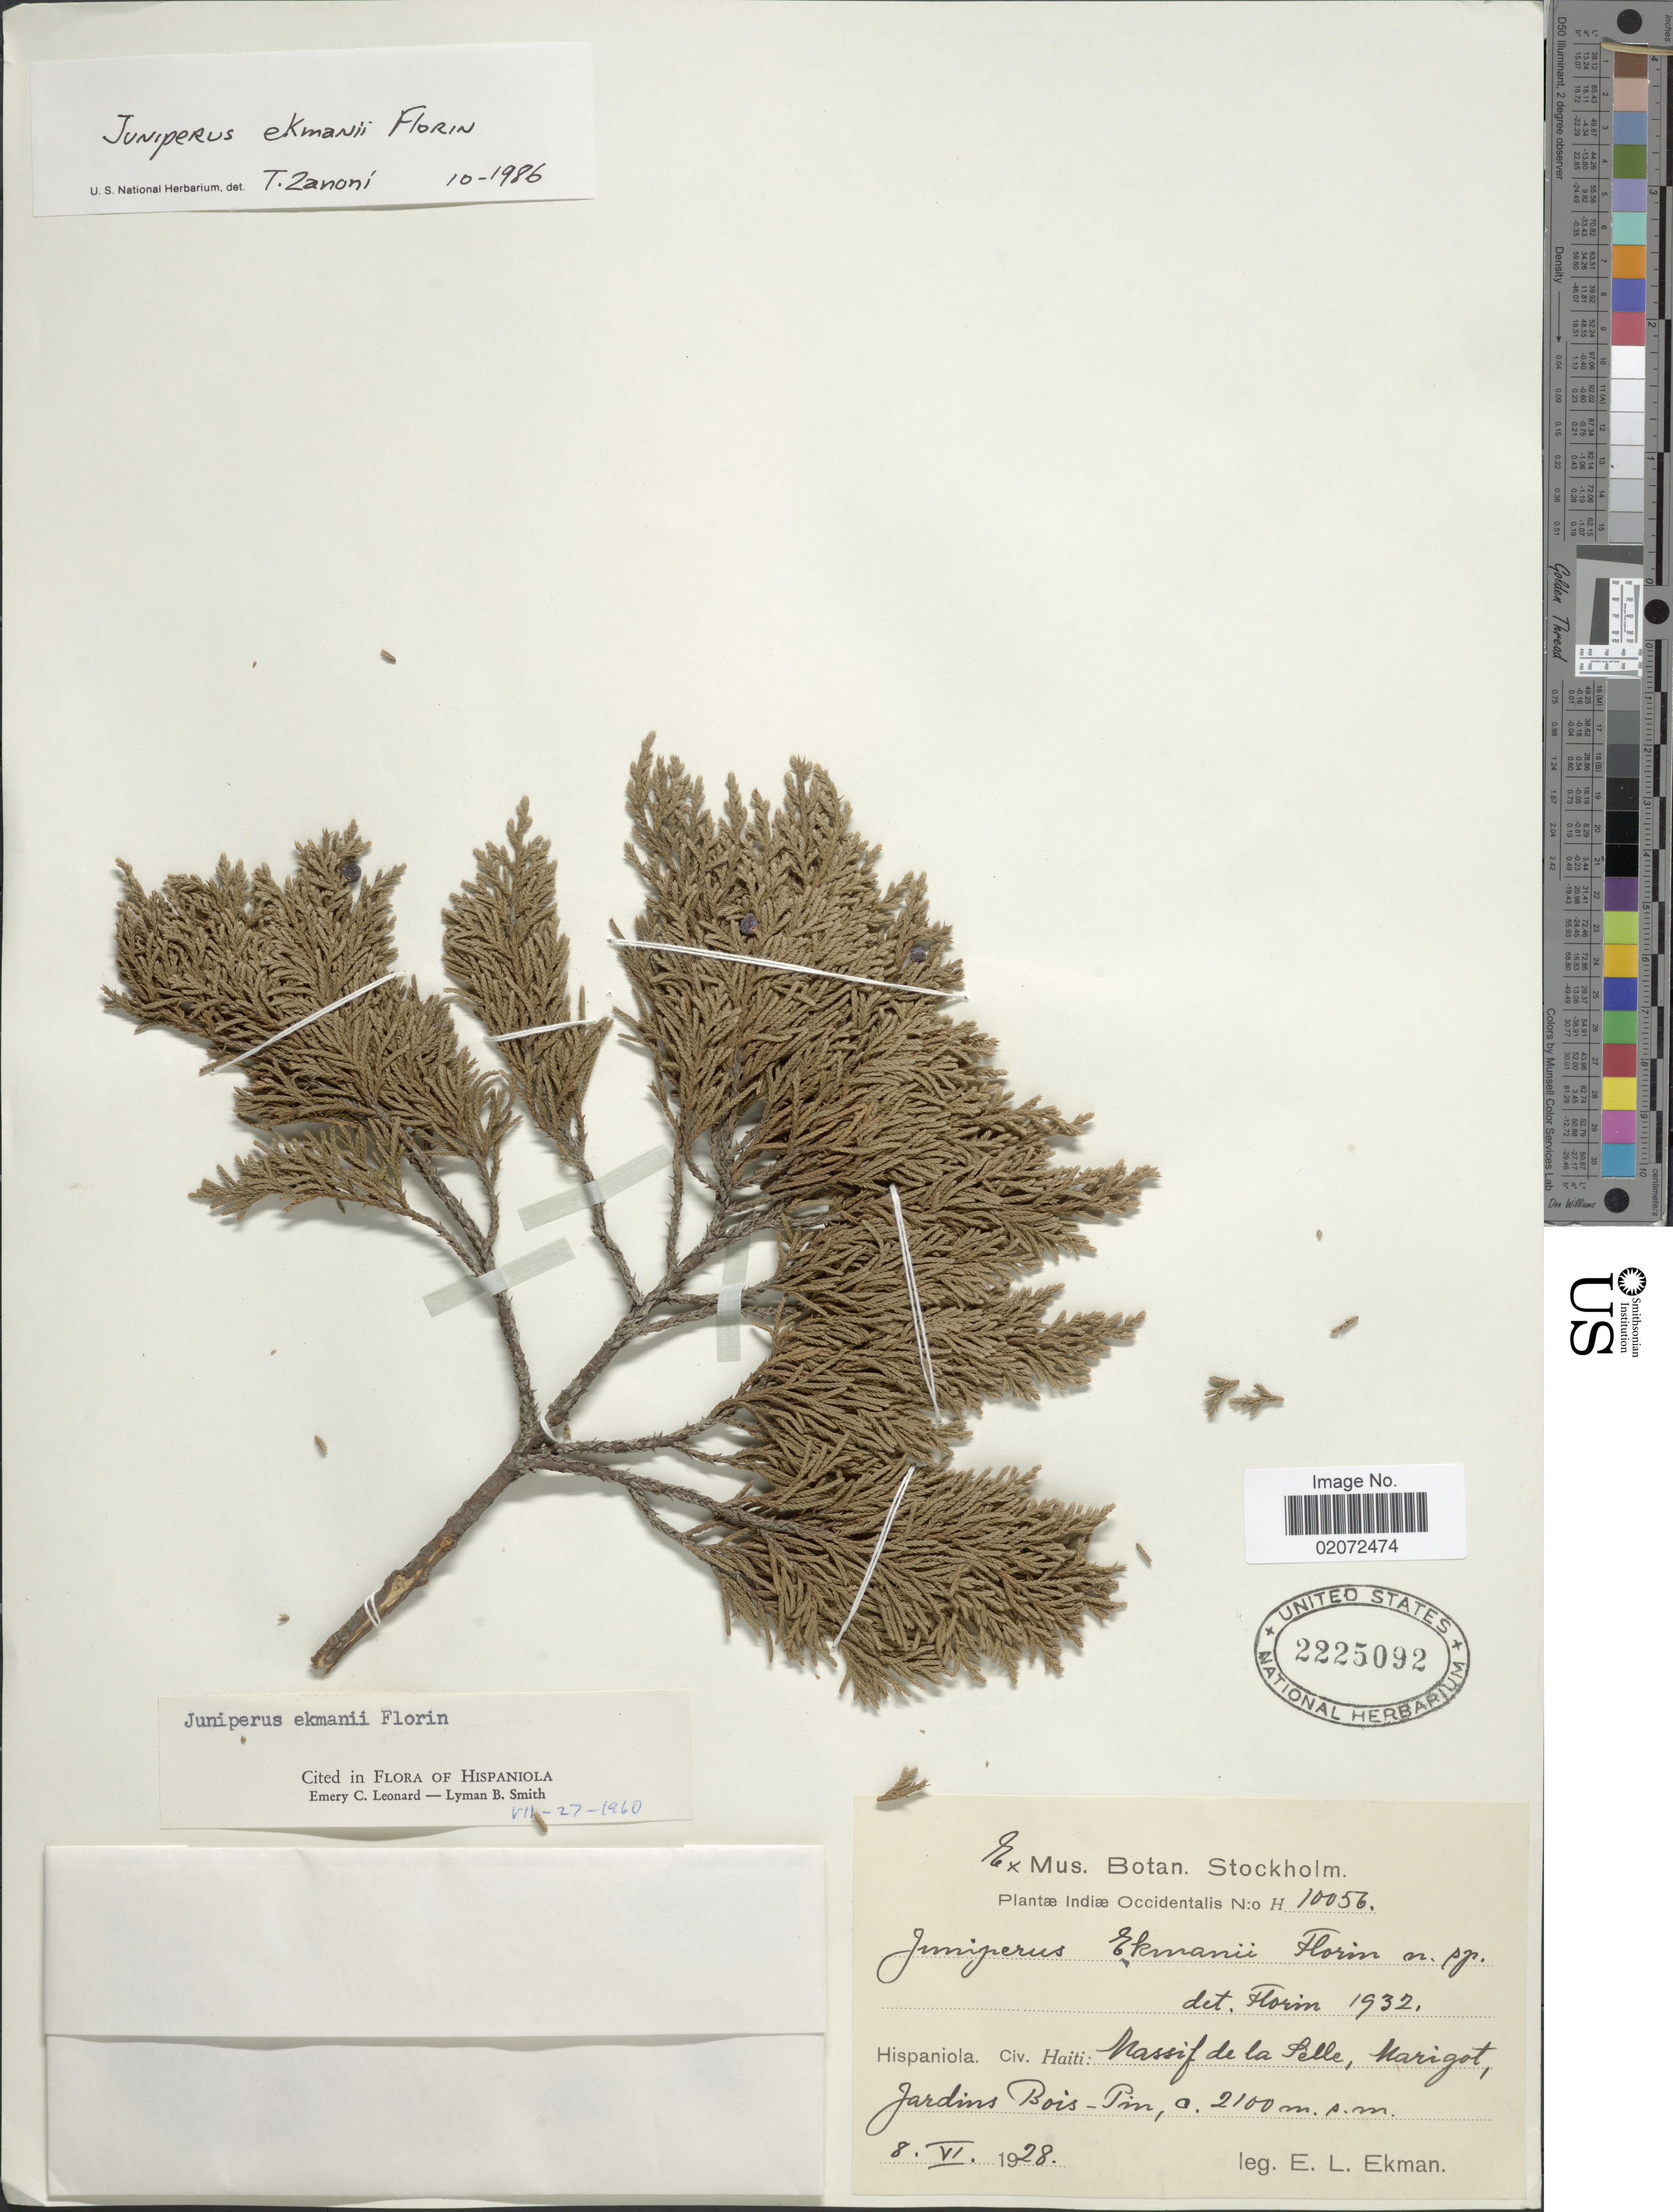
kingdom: Plantae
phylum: Tracheophyta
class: Pinopsida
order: Pinales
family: Cupressaceae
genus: Juniperus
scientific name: Juniperus ekmanii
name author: Florin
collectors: E. L. Ekman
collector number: H10056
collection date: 1928-06-08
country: Haiti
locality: Indiae Occidentalis. Hispaniola. Civ. Haiti: Massif de la Selle, Marigot, Jardins Bois-Pin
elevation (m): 2100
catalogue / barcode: US 2225092